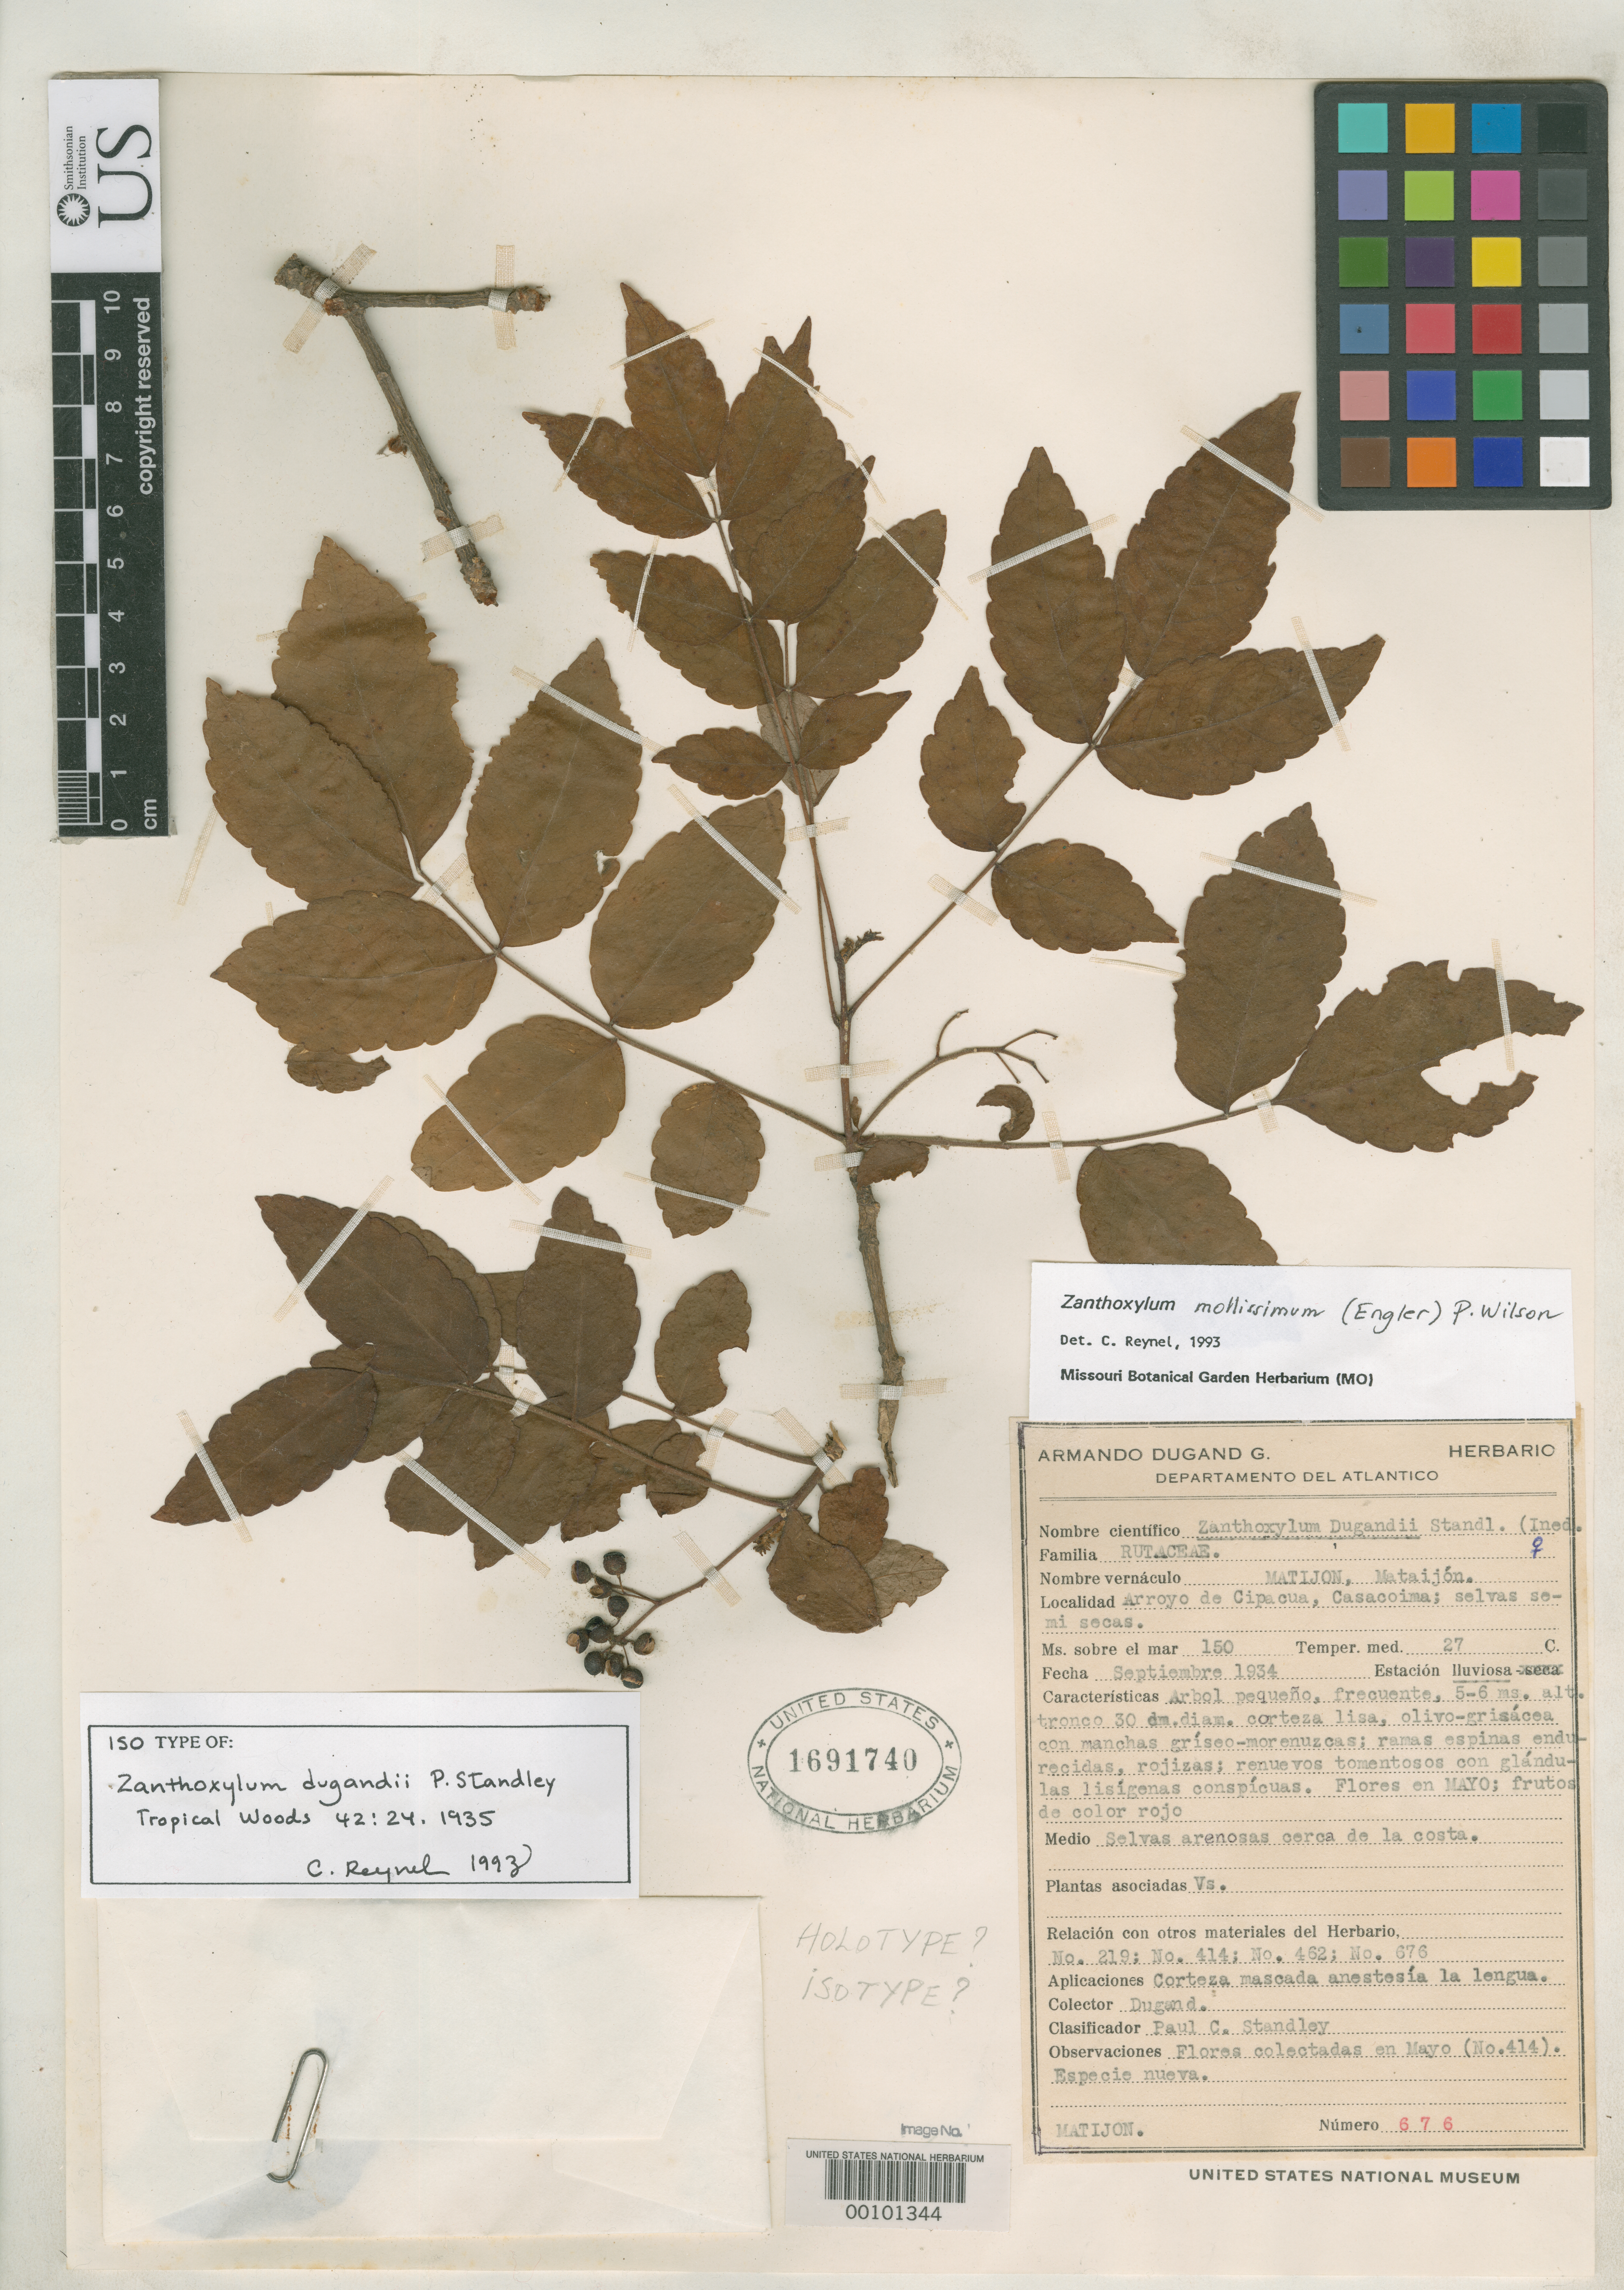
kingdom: Plantae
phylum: Tracheophyta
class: Magnoliopsida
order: Sapindales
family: Rutaceae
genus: Zanthoxylum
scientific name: Zanthoxylum dugandii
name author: Standl.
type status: Isotype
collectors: A. Dugand G.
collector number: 676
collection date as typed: Sep 1934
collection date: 1934-09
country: Colombia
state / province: Atlántico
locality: Casacoima, Arroyo de Cipacua.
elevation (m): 150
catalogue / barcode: US 1691740